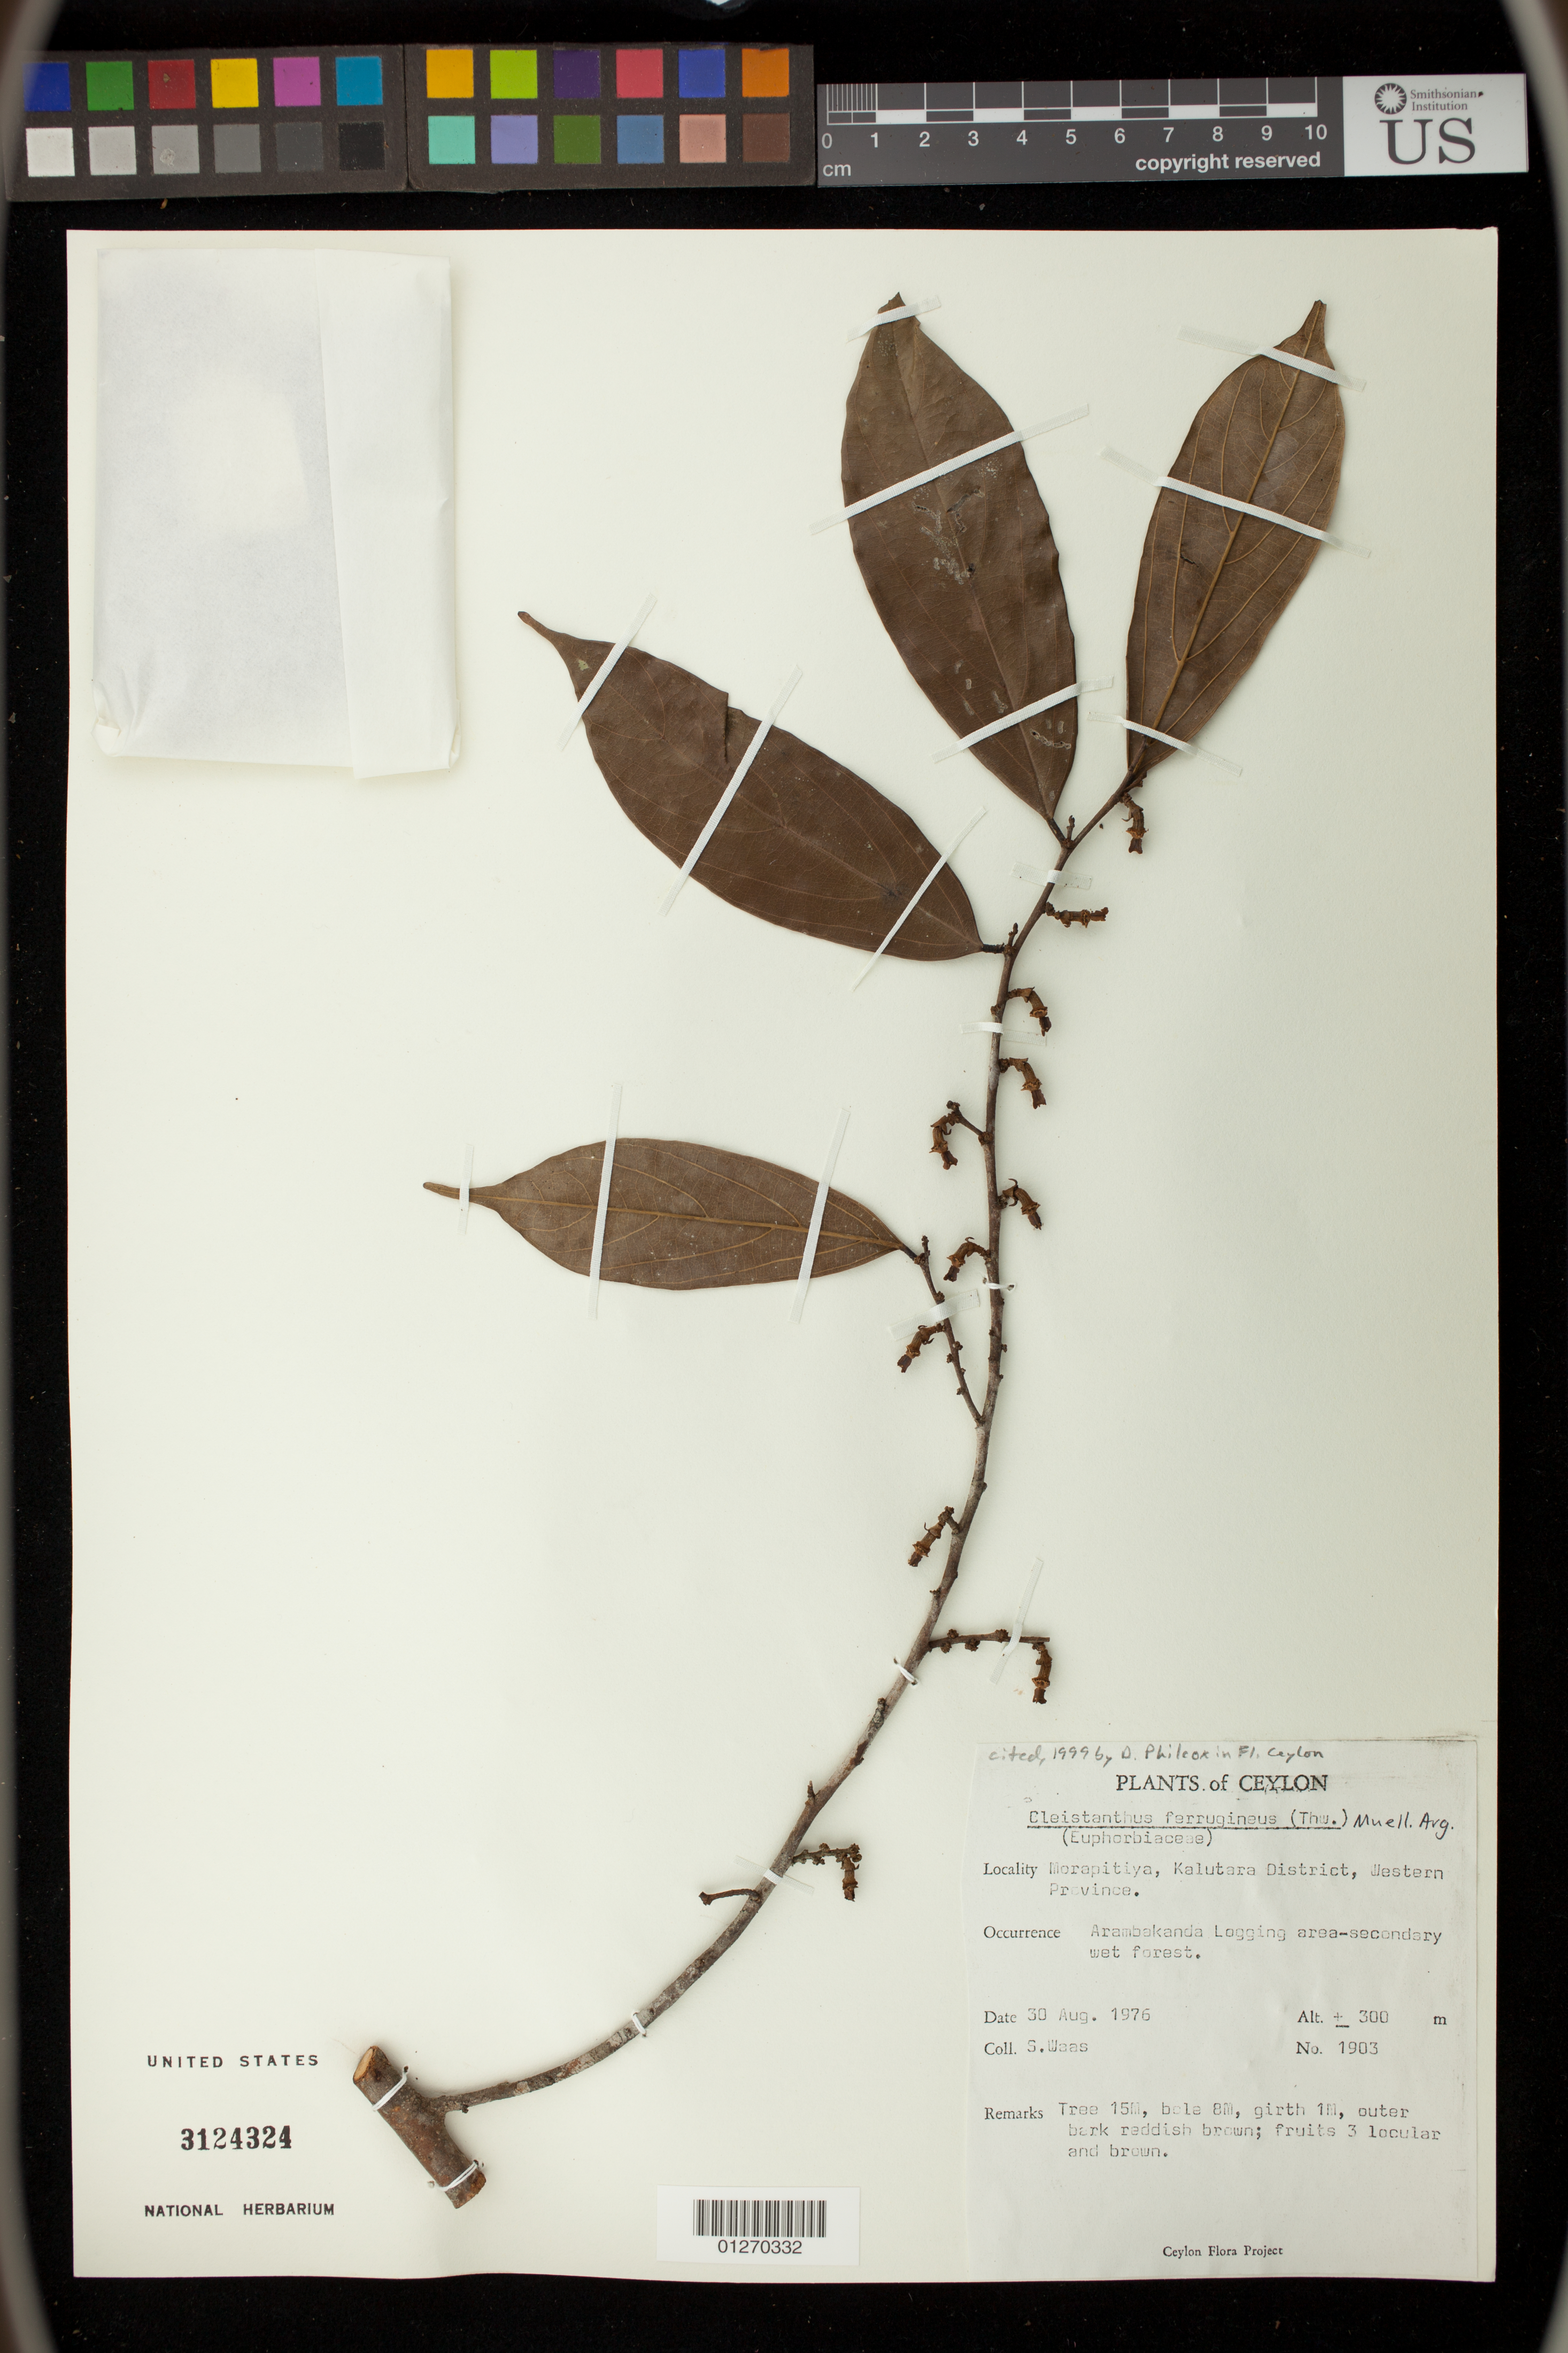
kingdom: Plantae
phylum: Tracheophyta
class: Magnoliopsida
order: Malpighiales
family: Phyllanthaceae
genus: Cleistanthus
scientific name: Cleistanthus ferrugineus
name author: (Thwaites) M. Arg.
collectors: S. Waas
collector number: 1903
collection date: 1976-08-03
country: Sri Lanka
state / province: Western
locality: Morapitiya, Kalutara District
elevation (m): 300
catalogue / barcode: US 3124324